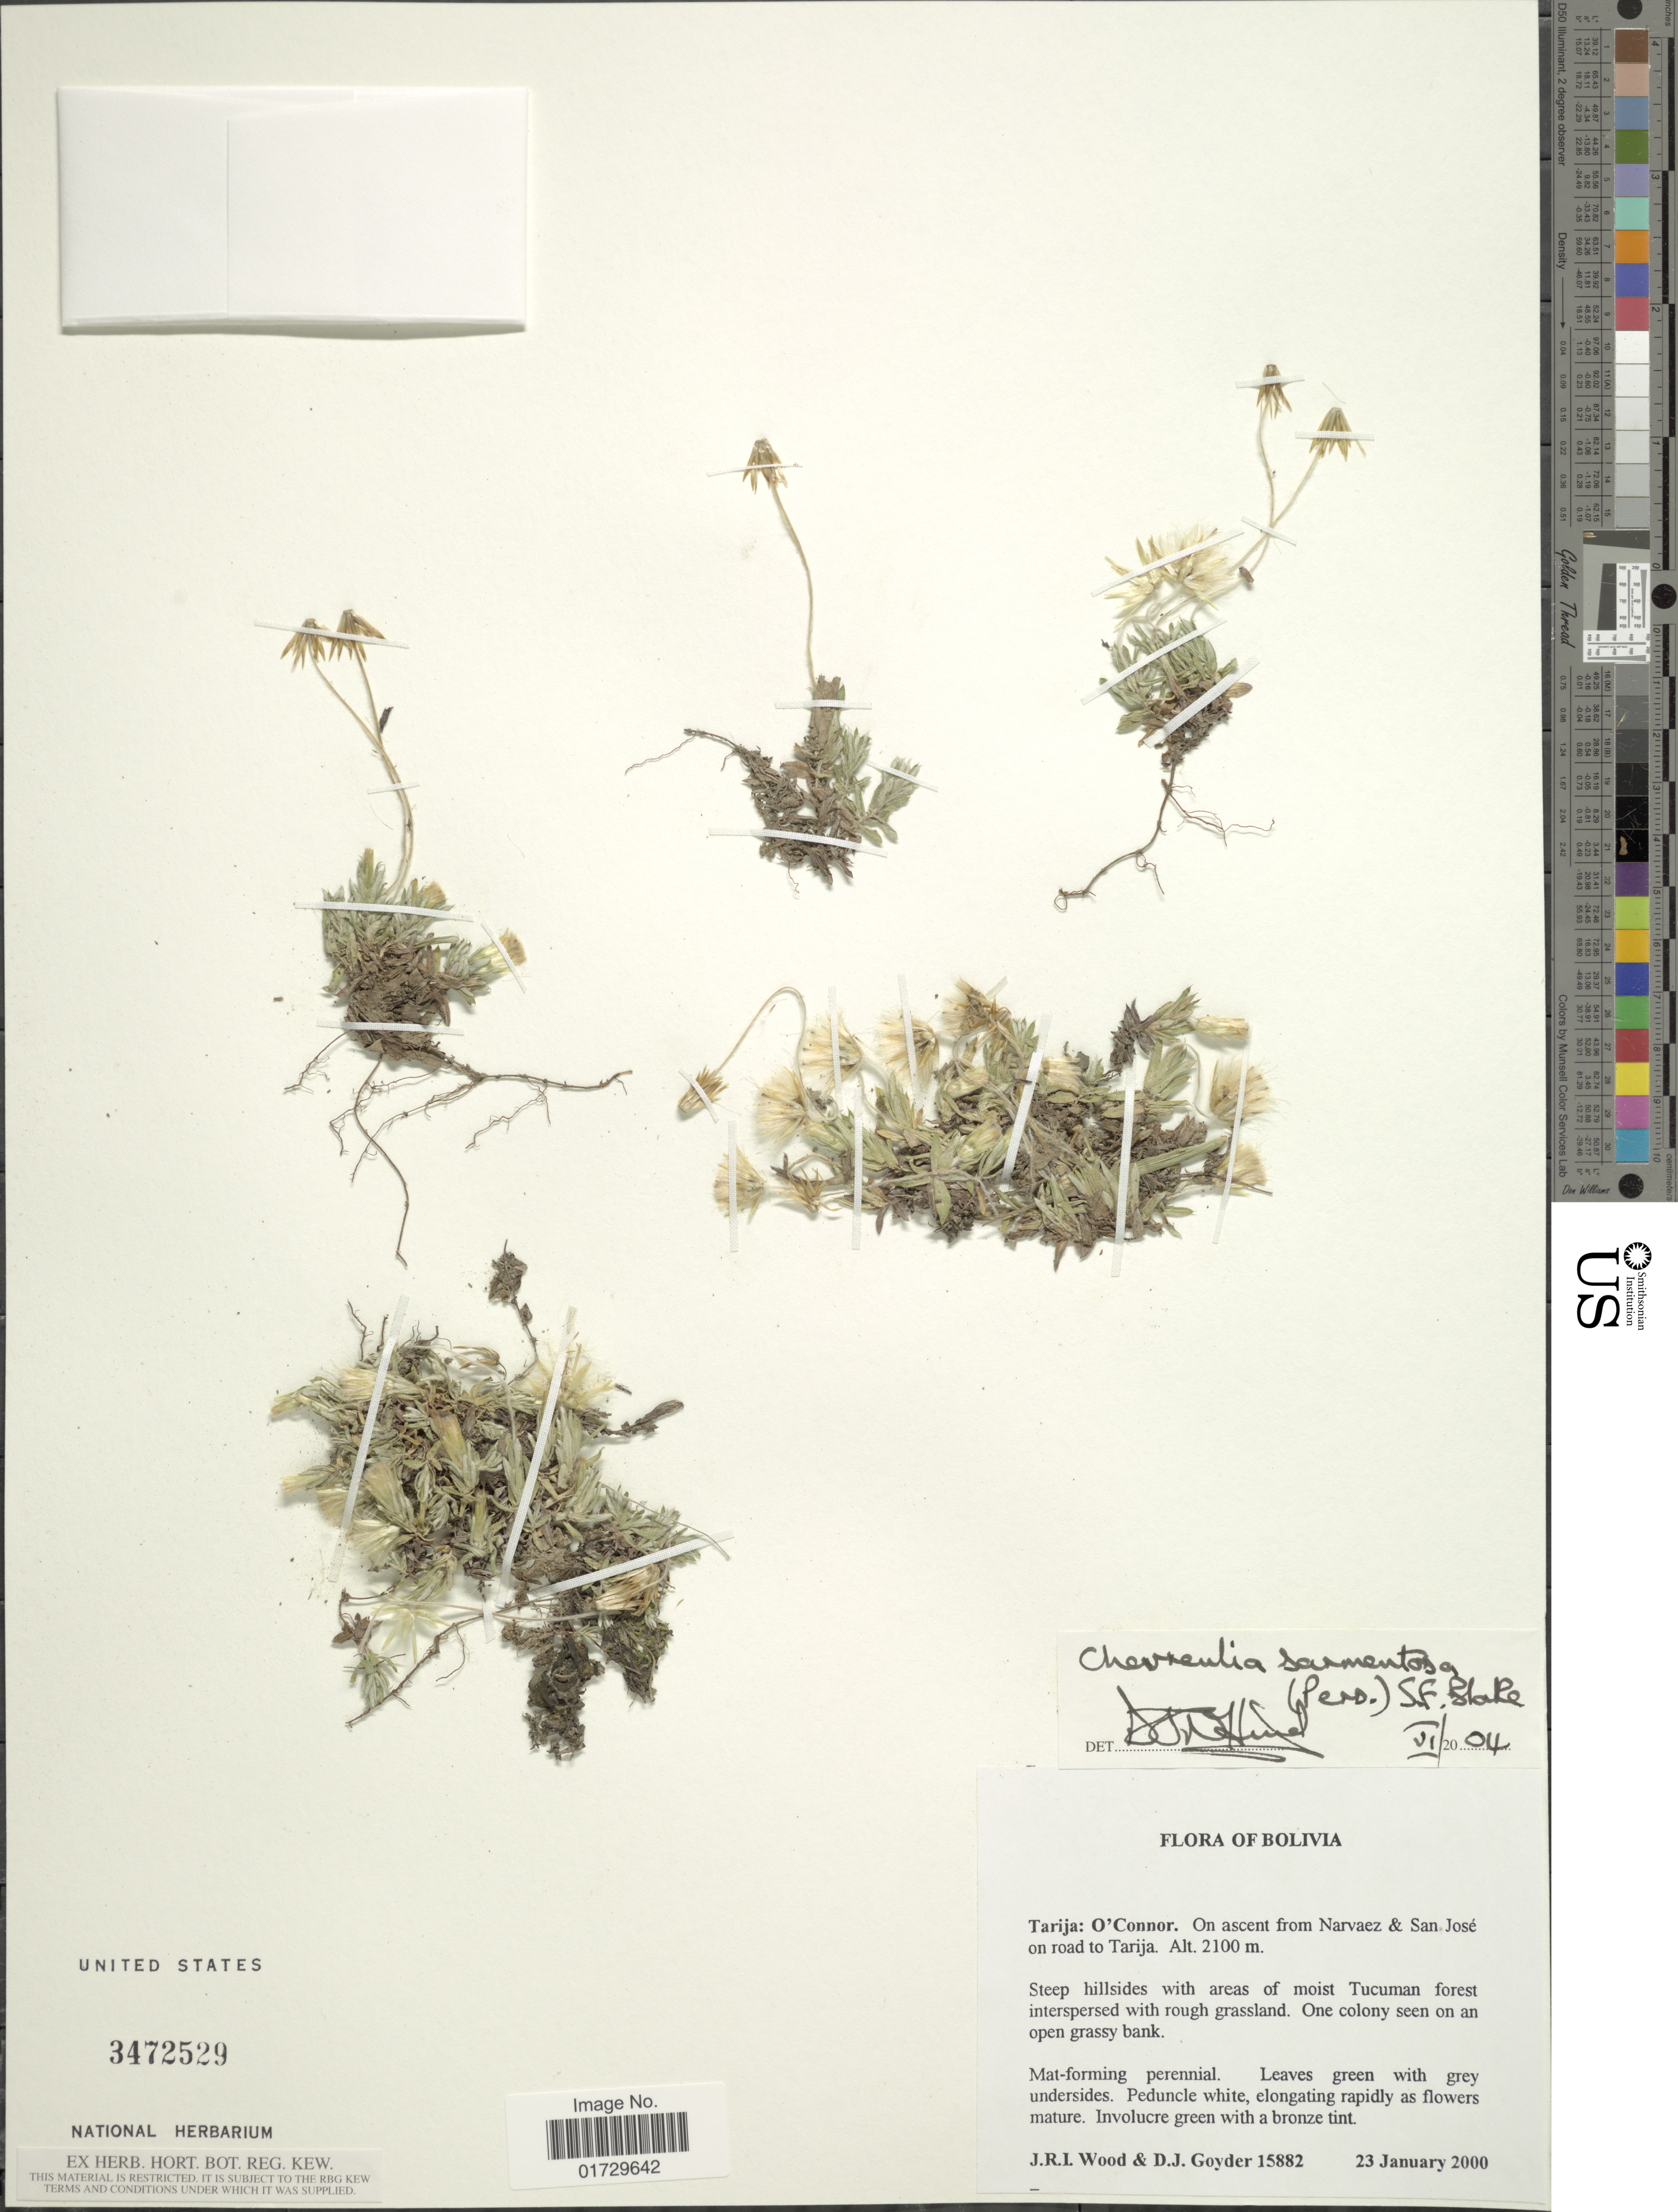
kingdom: Plantae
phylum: Tracheophyta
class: Magnoliopsida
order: Asterales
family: Asteraceae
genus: Chevreulia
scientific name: Chevreulia sarmentosa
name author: (Pers.) S.F. Blake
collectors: J. R. I. Wood & D. Goyder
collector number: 15882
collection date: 2000-01-23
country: Bolivia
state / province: Tarija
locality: O. Connor. On ascent from Narvaez & San Jose on road to Tarija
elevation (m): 2100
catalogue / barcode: US 3472529